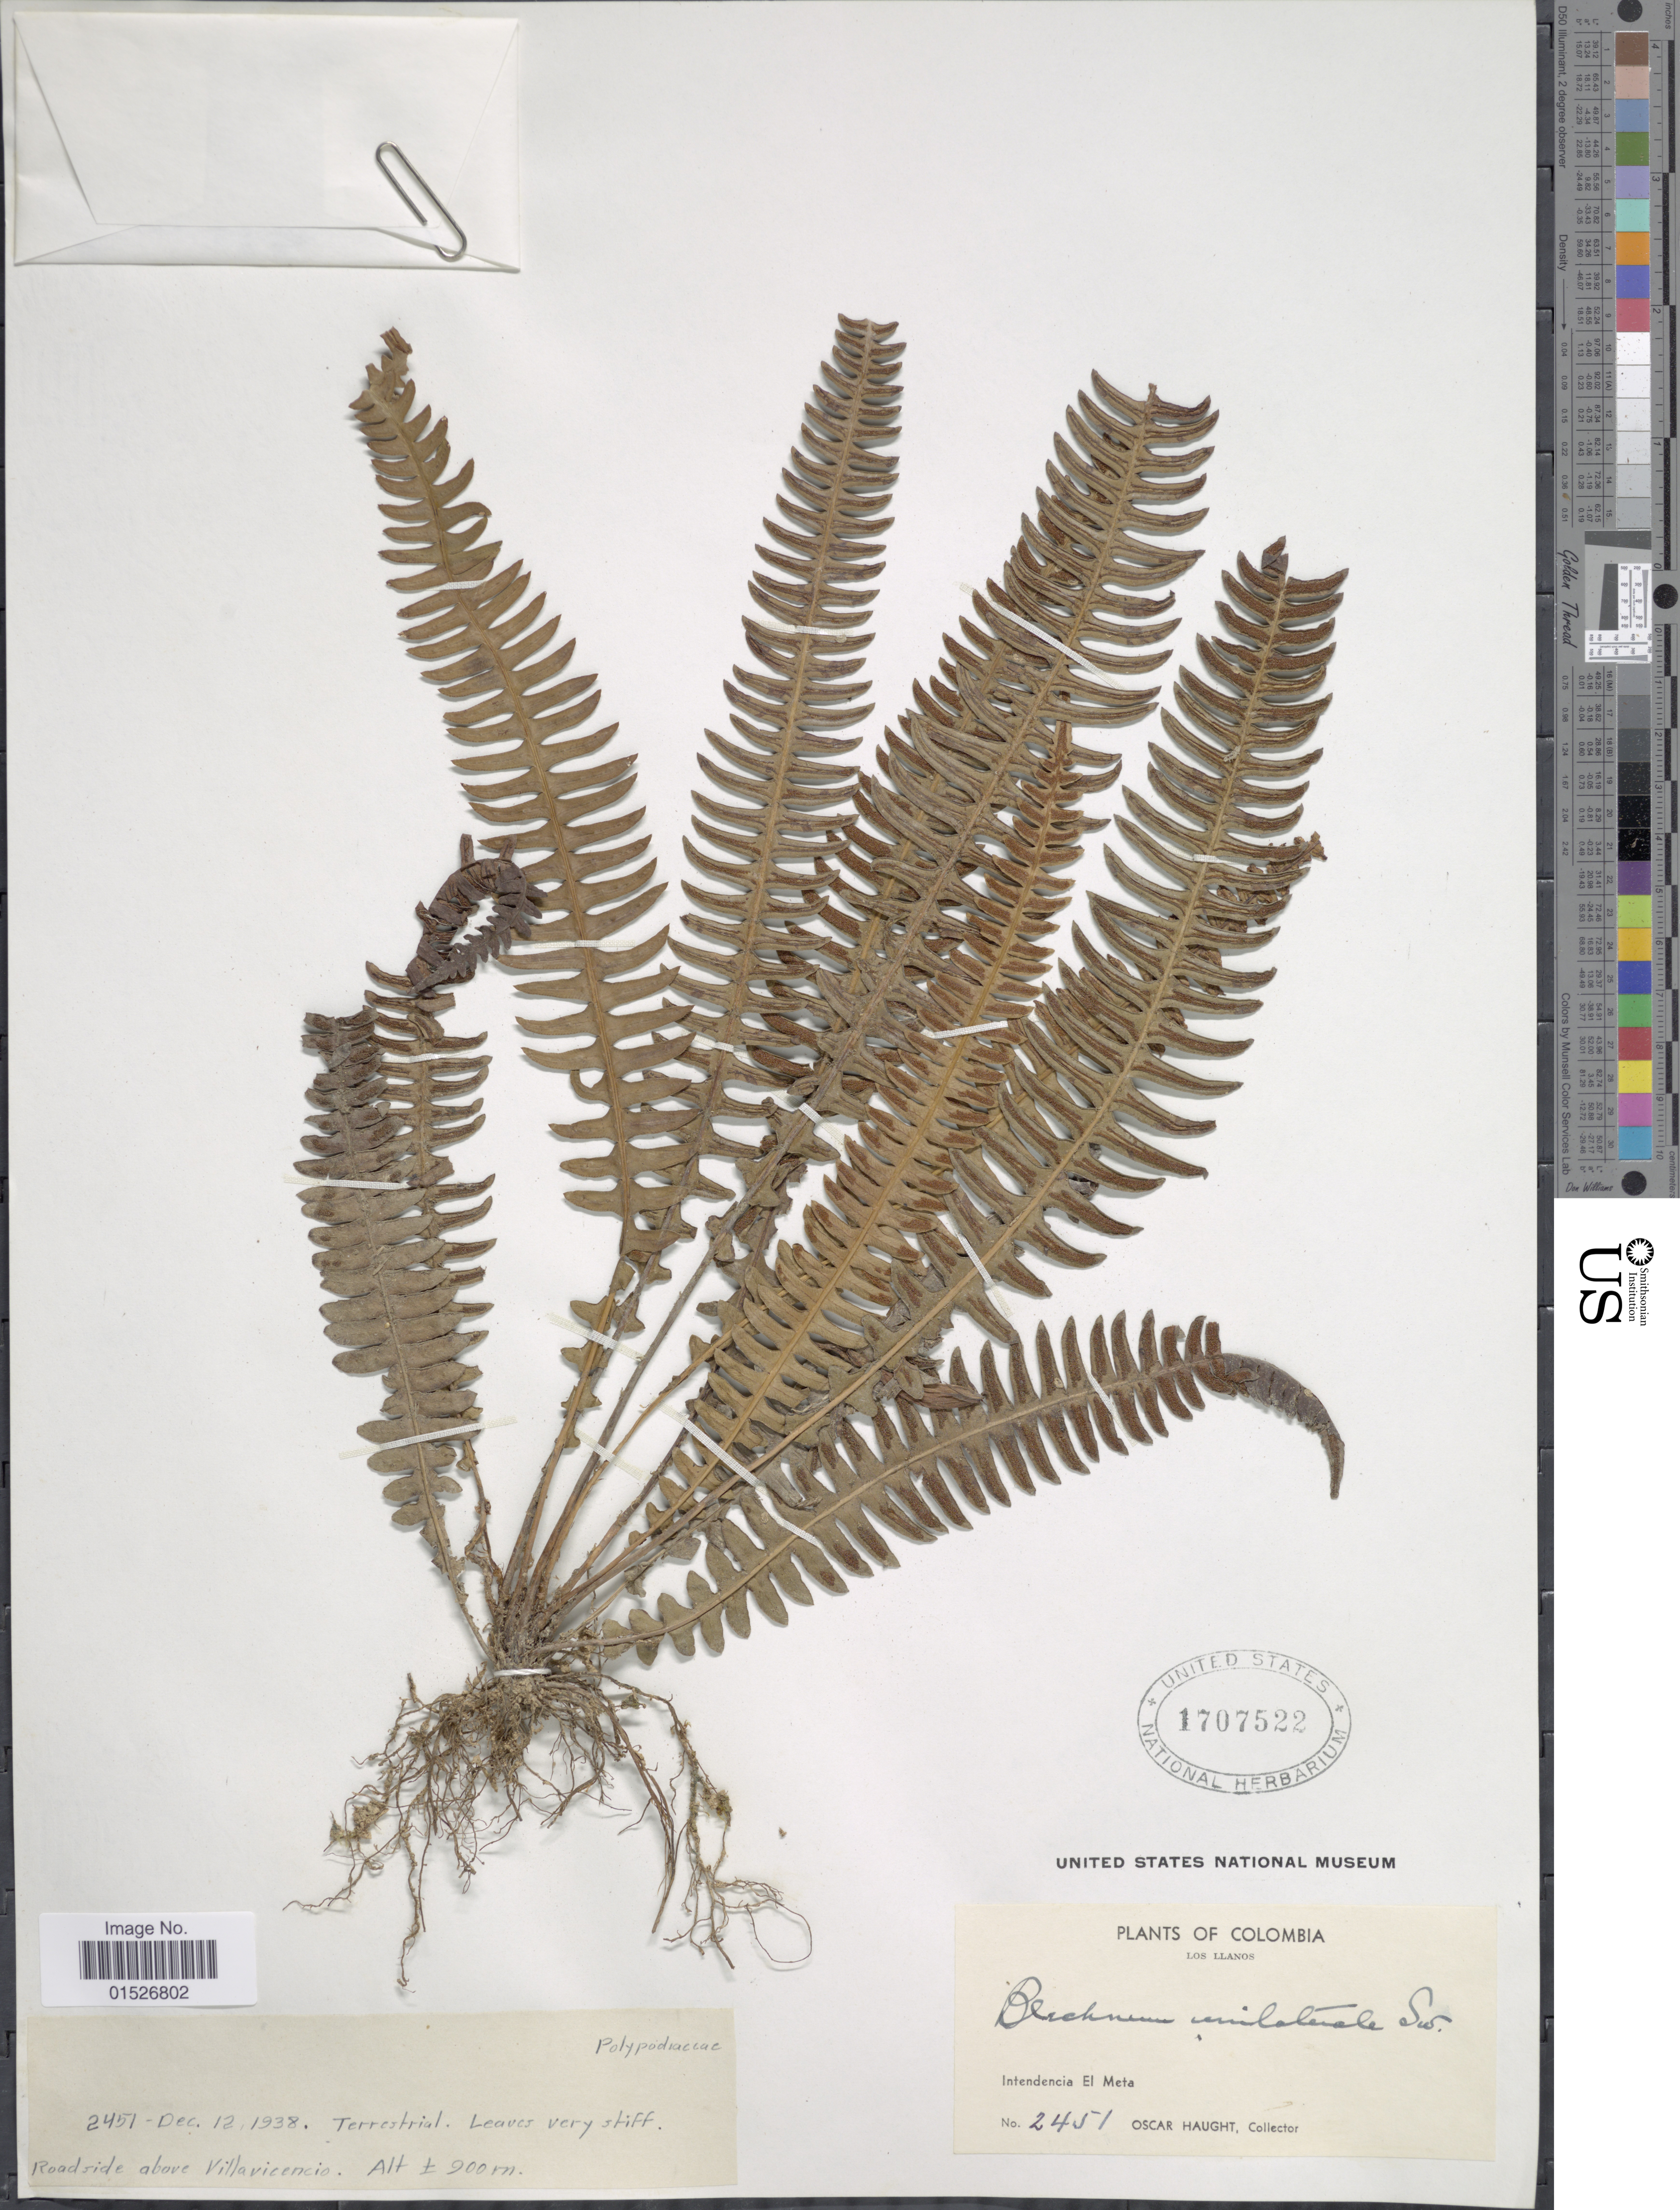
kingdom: Plantae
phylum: Tracheophyta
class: Polypodiopsida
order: Polypodiales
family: Blechnaceae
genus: Blechnum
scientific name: Blechnum polypodioides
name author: Raddi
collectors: O. L. Haught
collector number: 2451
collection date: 1938-12-12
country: Colombia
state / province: Meta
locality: Los Llanos. Intendencia El Meta, roadside above Villavicencio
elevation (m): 900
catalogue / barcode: US 1707522